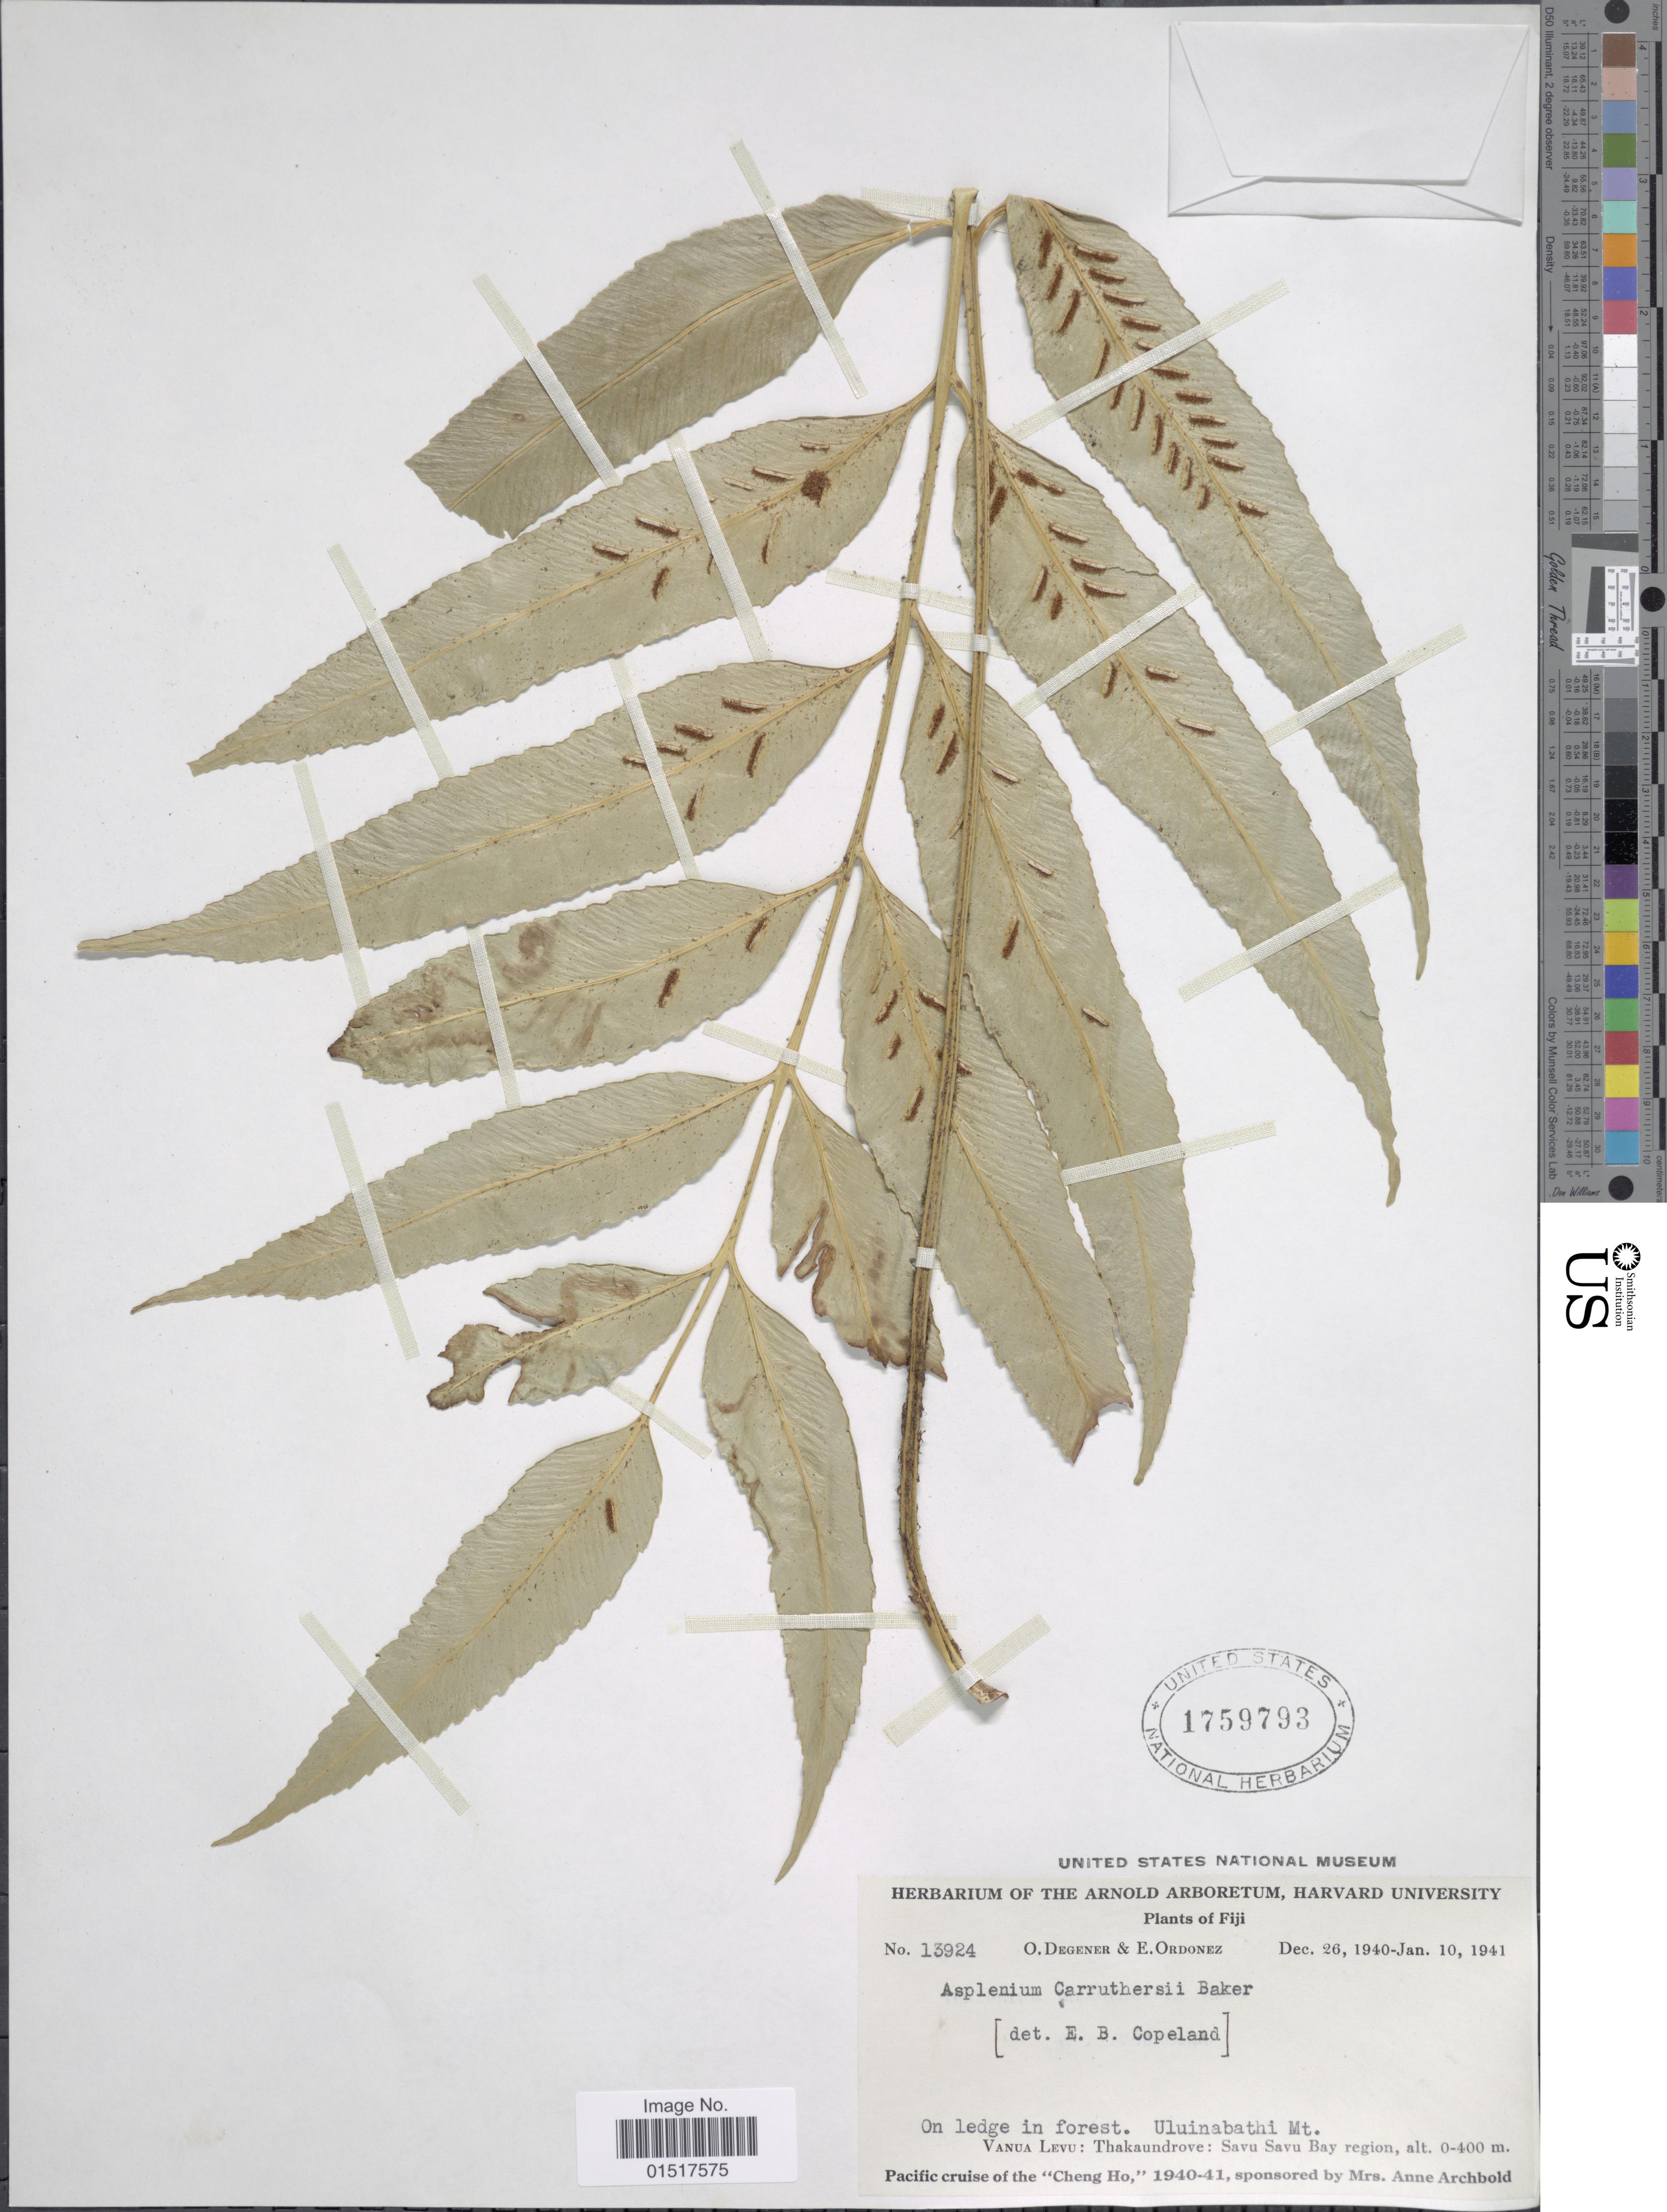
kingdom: Plantae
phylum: Tracheophyta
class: Polypodiopsida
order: Polypodiales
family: Aspleniaceae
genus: Asplenium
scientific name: Asplenium carruthersii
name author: Baker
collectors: O. Degener & E. Ordonez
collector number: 13924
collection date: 1940-12-26/1941-01-10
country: Fiji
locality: Uluinabathi Mt. Vanua Levu: Thakaundrove: Savu Savu Bay region.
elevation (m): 0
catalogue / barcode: US 1759793